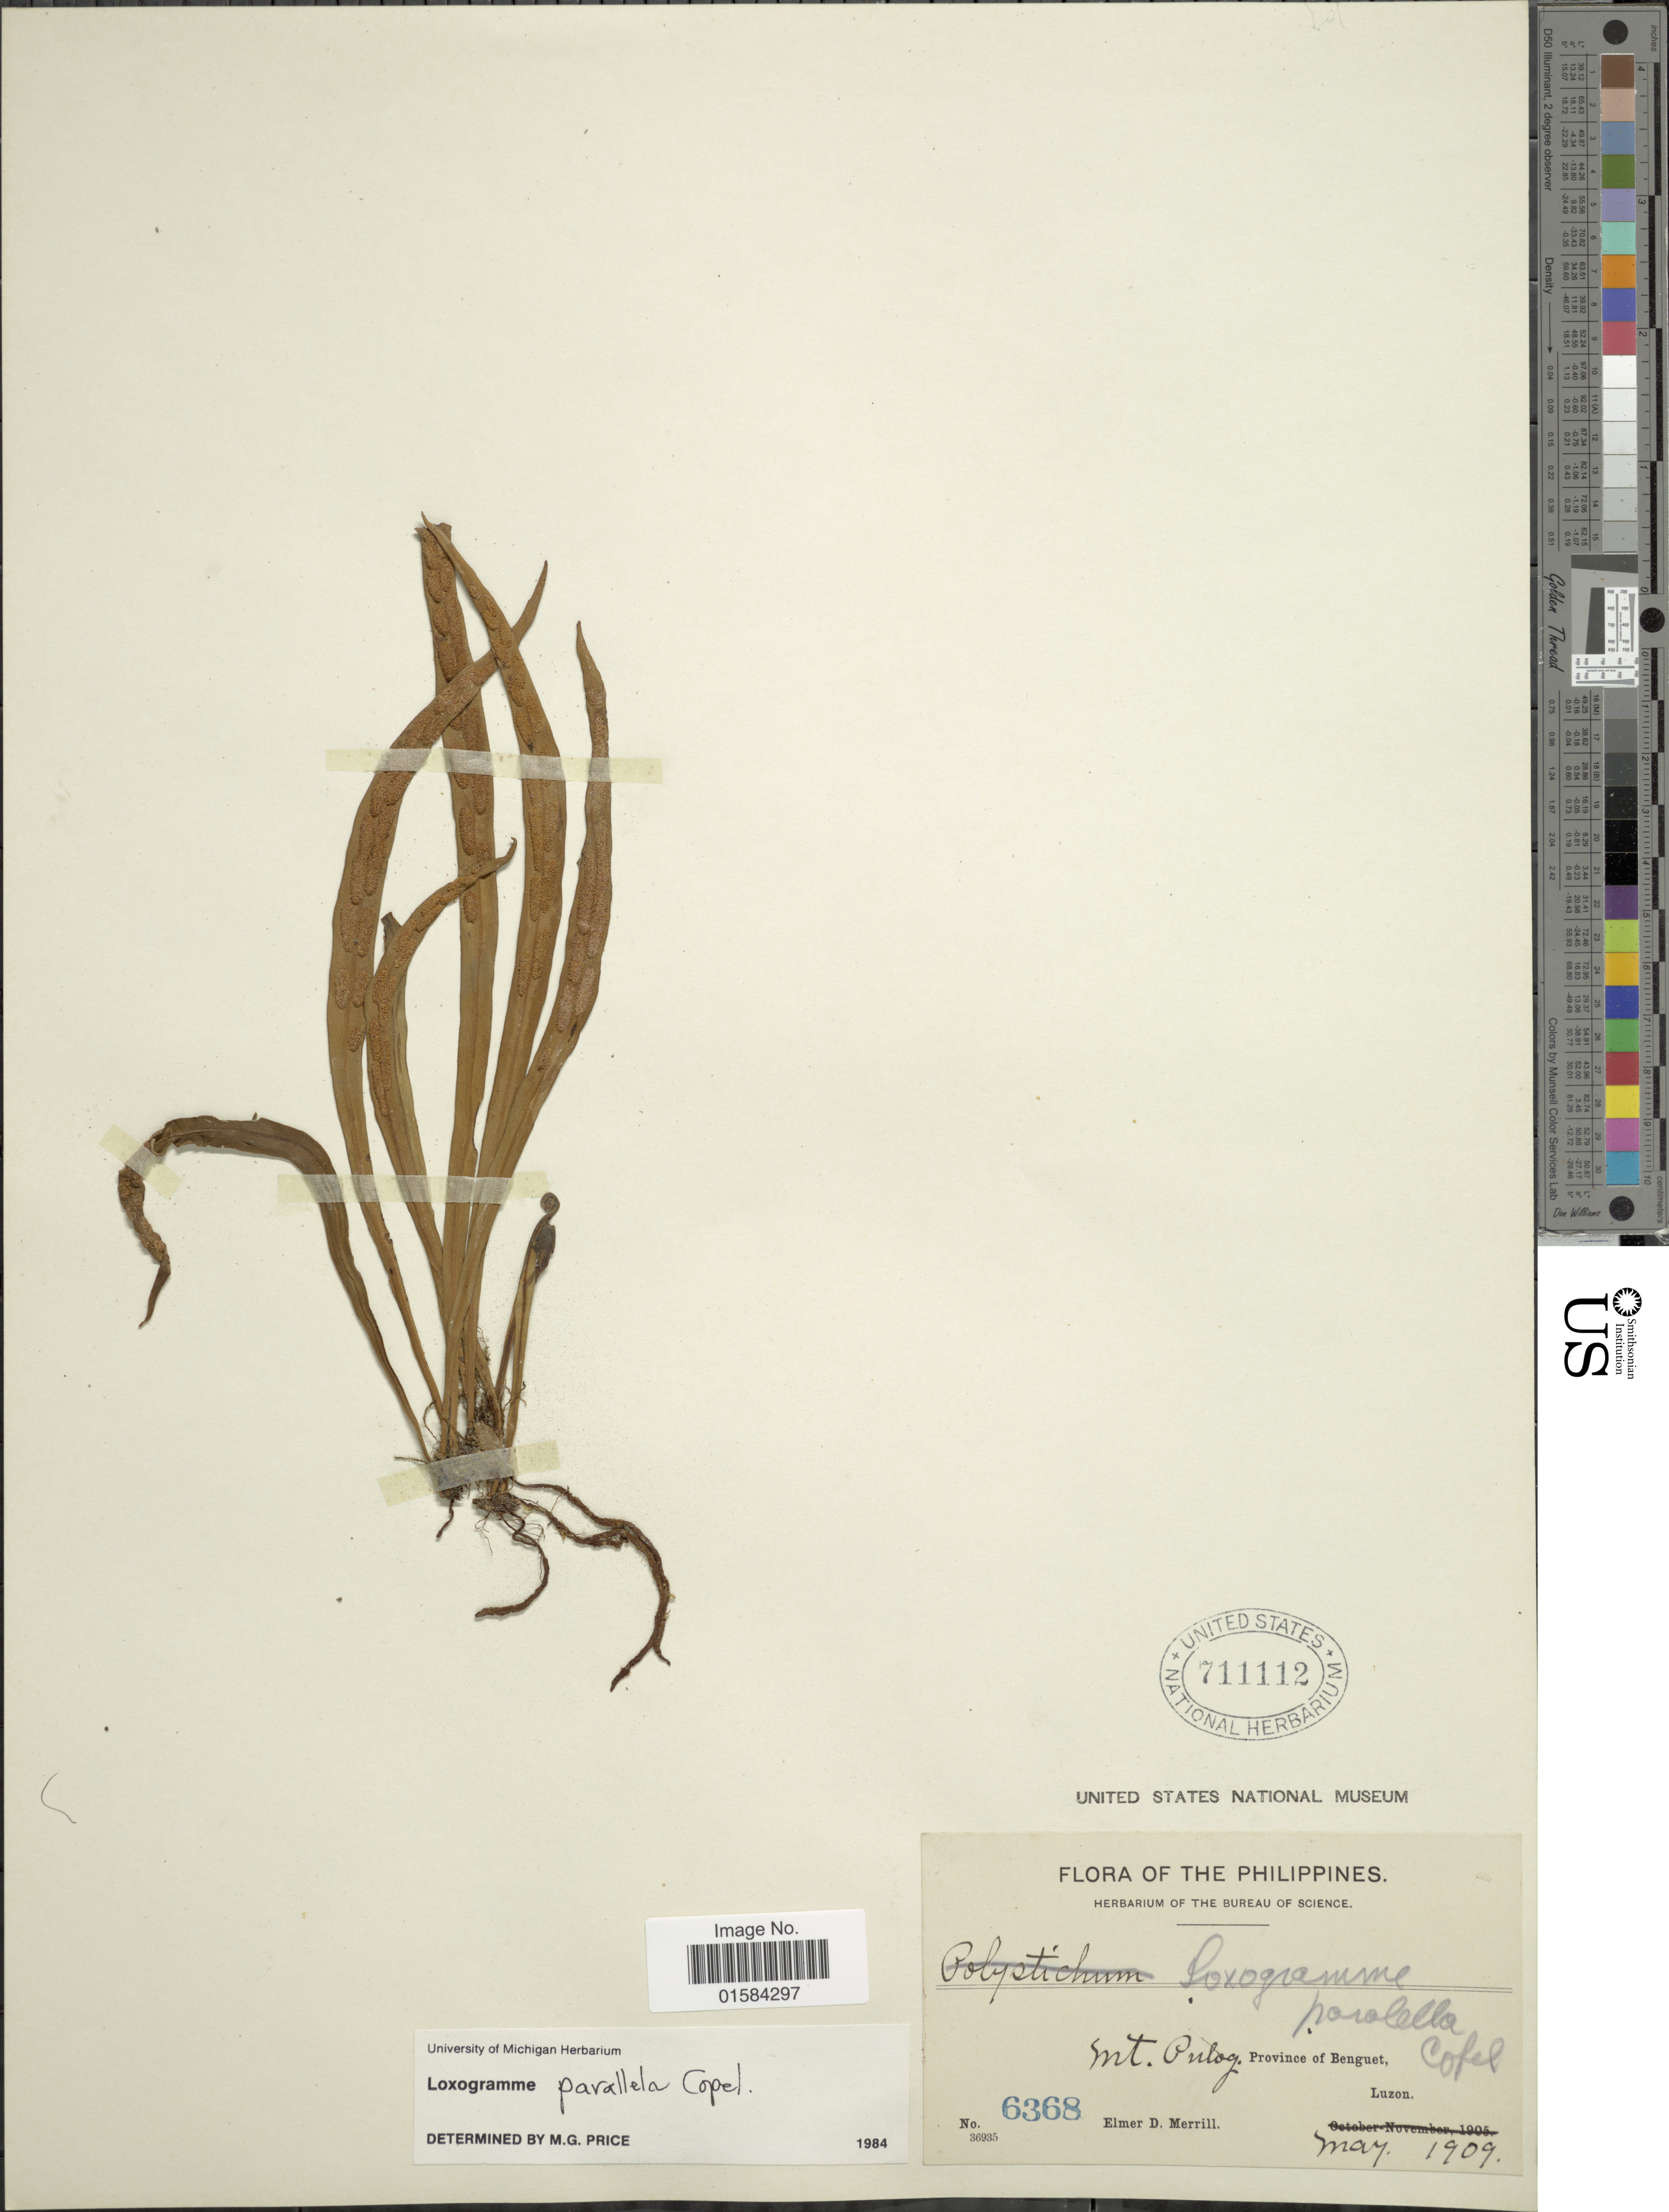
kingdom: Plantae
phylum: Tracheophyta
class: Polypodiopsida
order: Polypodiales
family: Polypodiaceae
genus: Loxogramme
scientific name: Loxogramme parallela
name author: Copel.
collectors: E. D. Merrill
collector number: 6368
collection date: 1909-05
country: Philippines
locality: Mt. Pulog, province of Benguet, Luzon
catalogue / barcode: US 711112